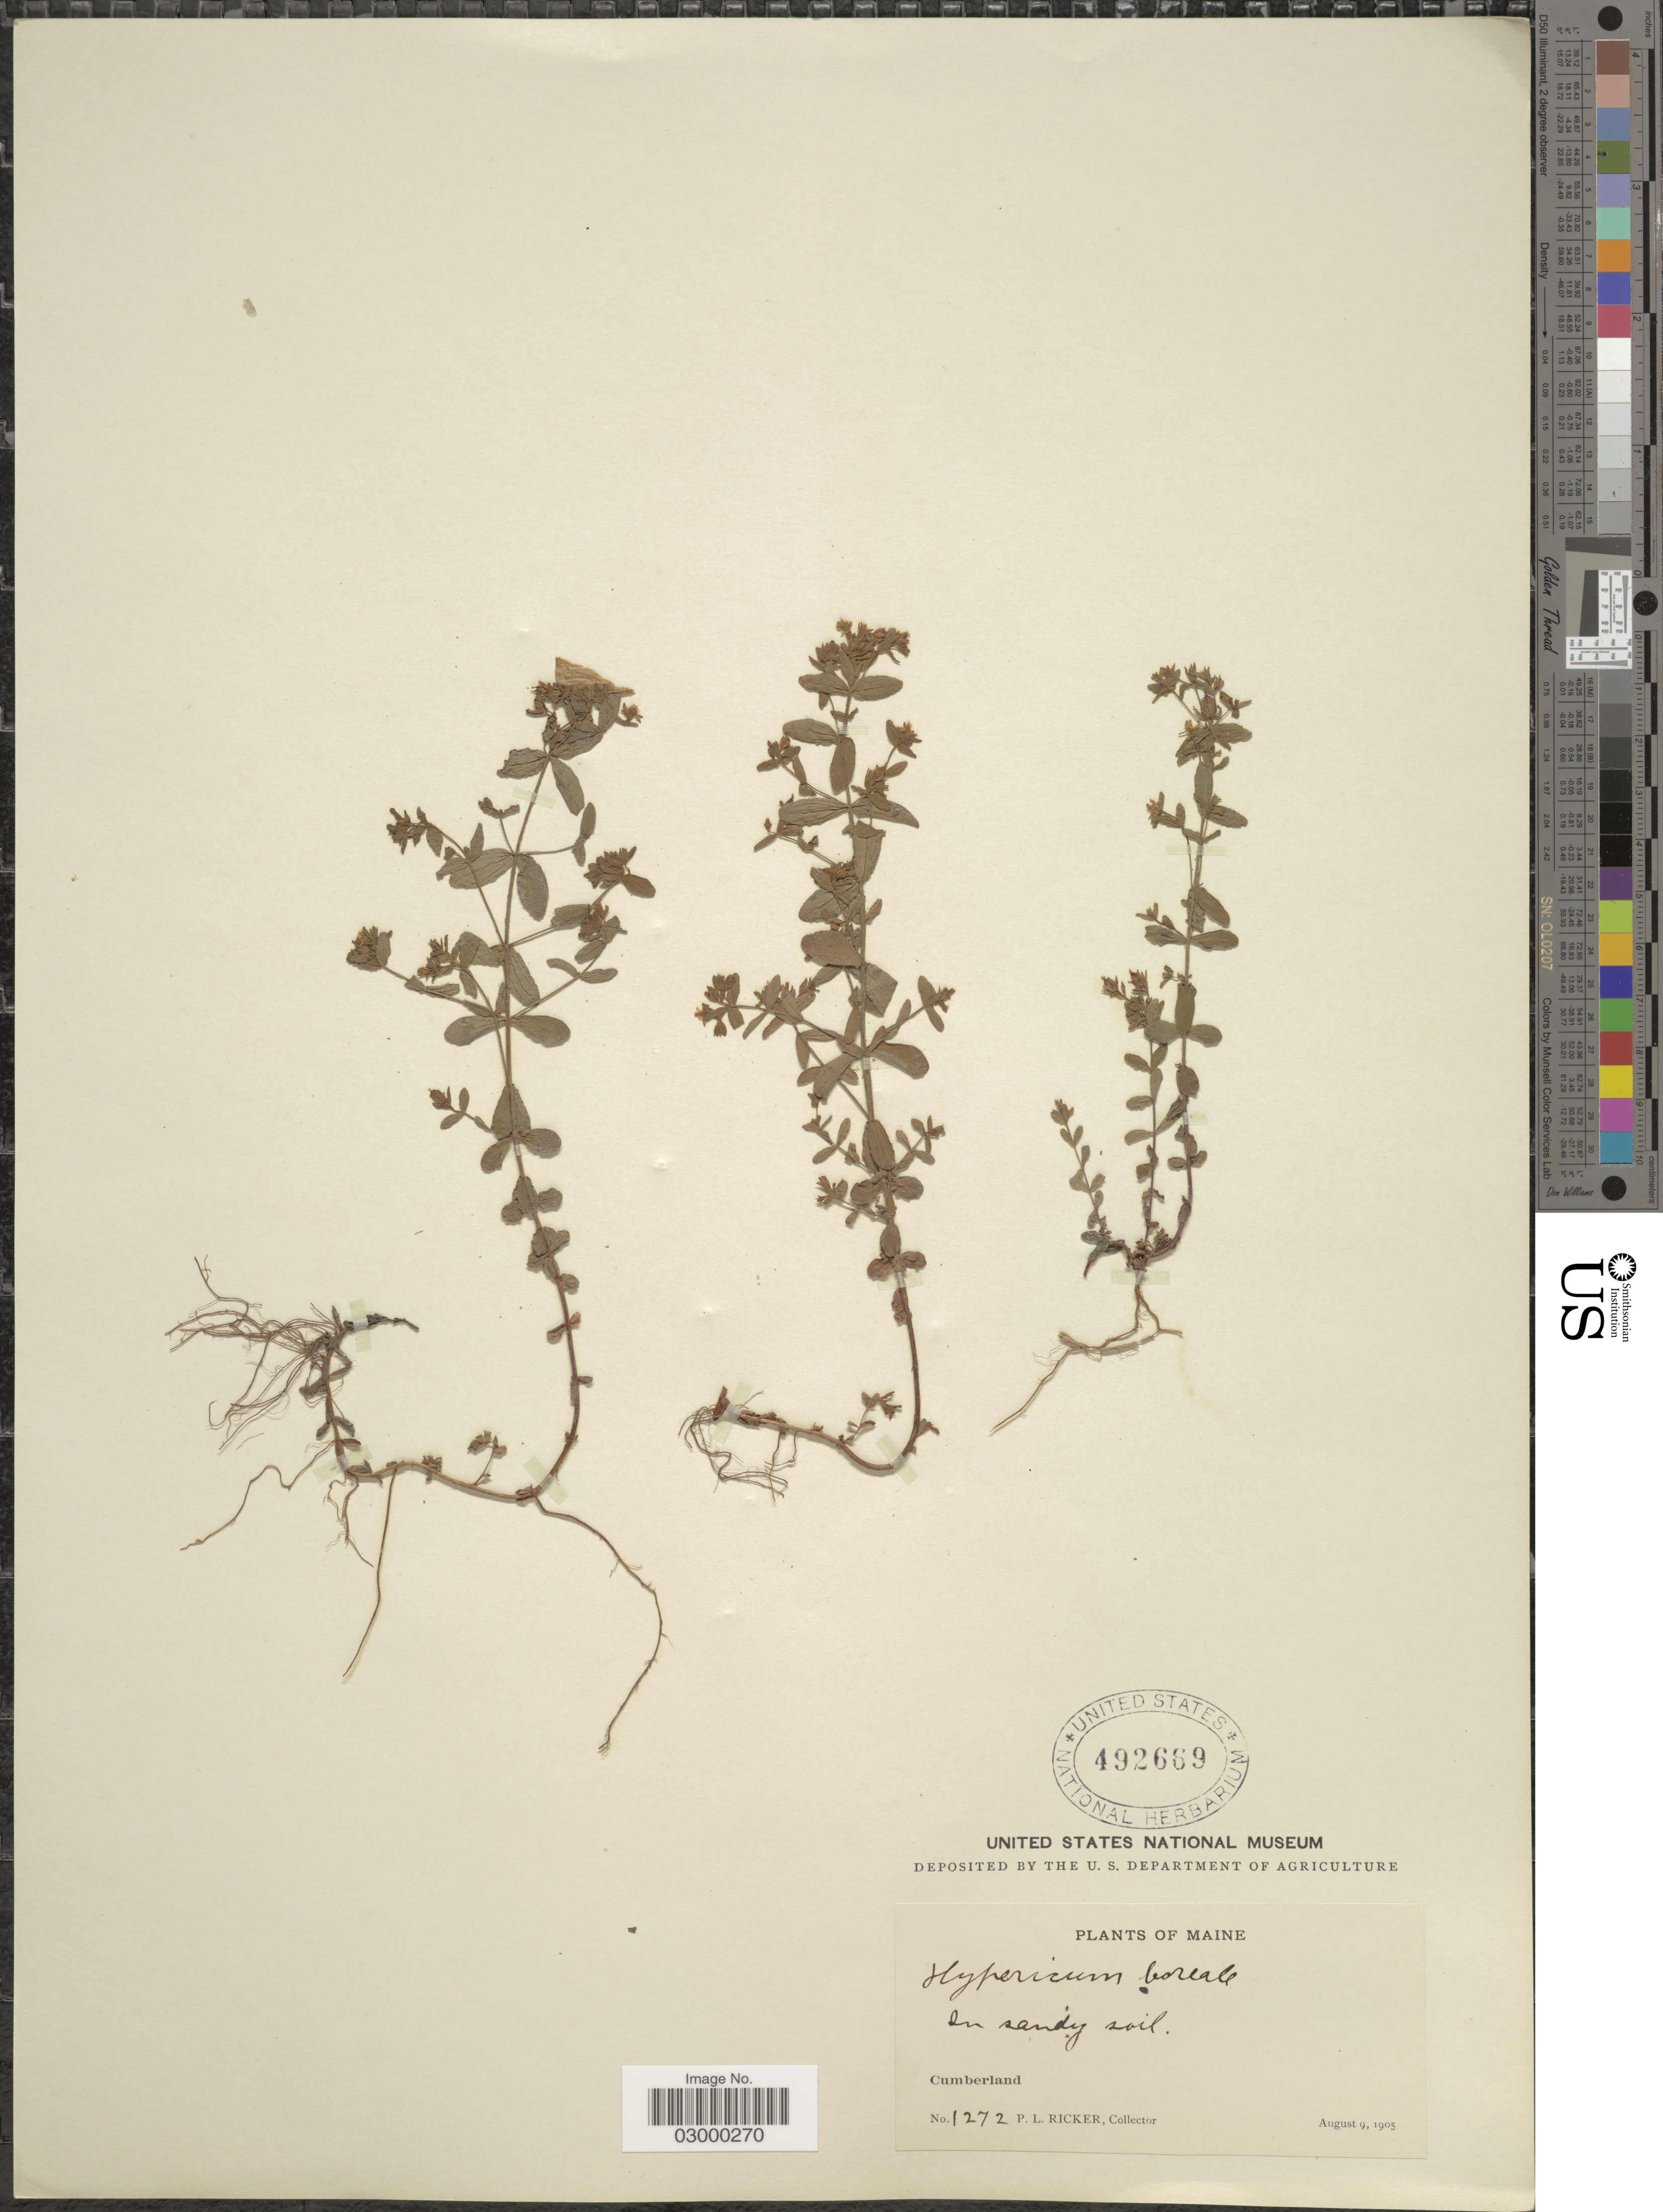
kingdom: Plantae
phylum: Tracheophyta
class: Magnoliopsida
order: Malpighiales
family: Hypericaceae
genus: Hypericum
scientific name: Hypericum boreale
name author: (Britton) E.P. Bicknell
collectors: P. Ricker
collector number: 1272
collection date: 1905-08-09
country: United States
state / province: Maine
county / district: Cumberland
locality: Cumberland.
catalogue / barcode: US 492669